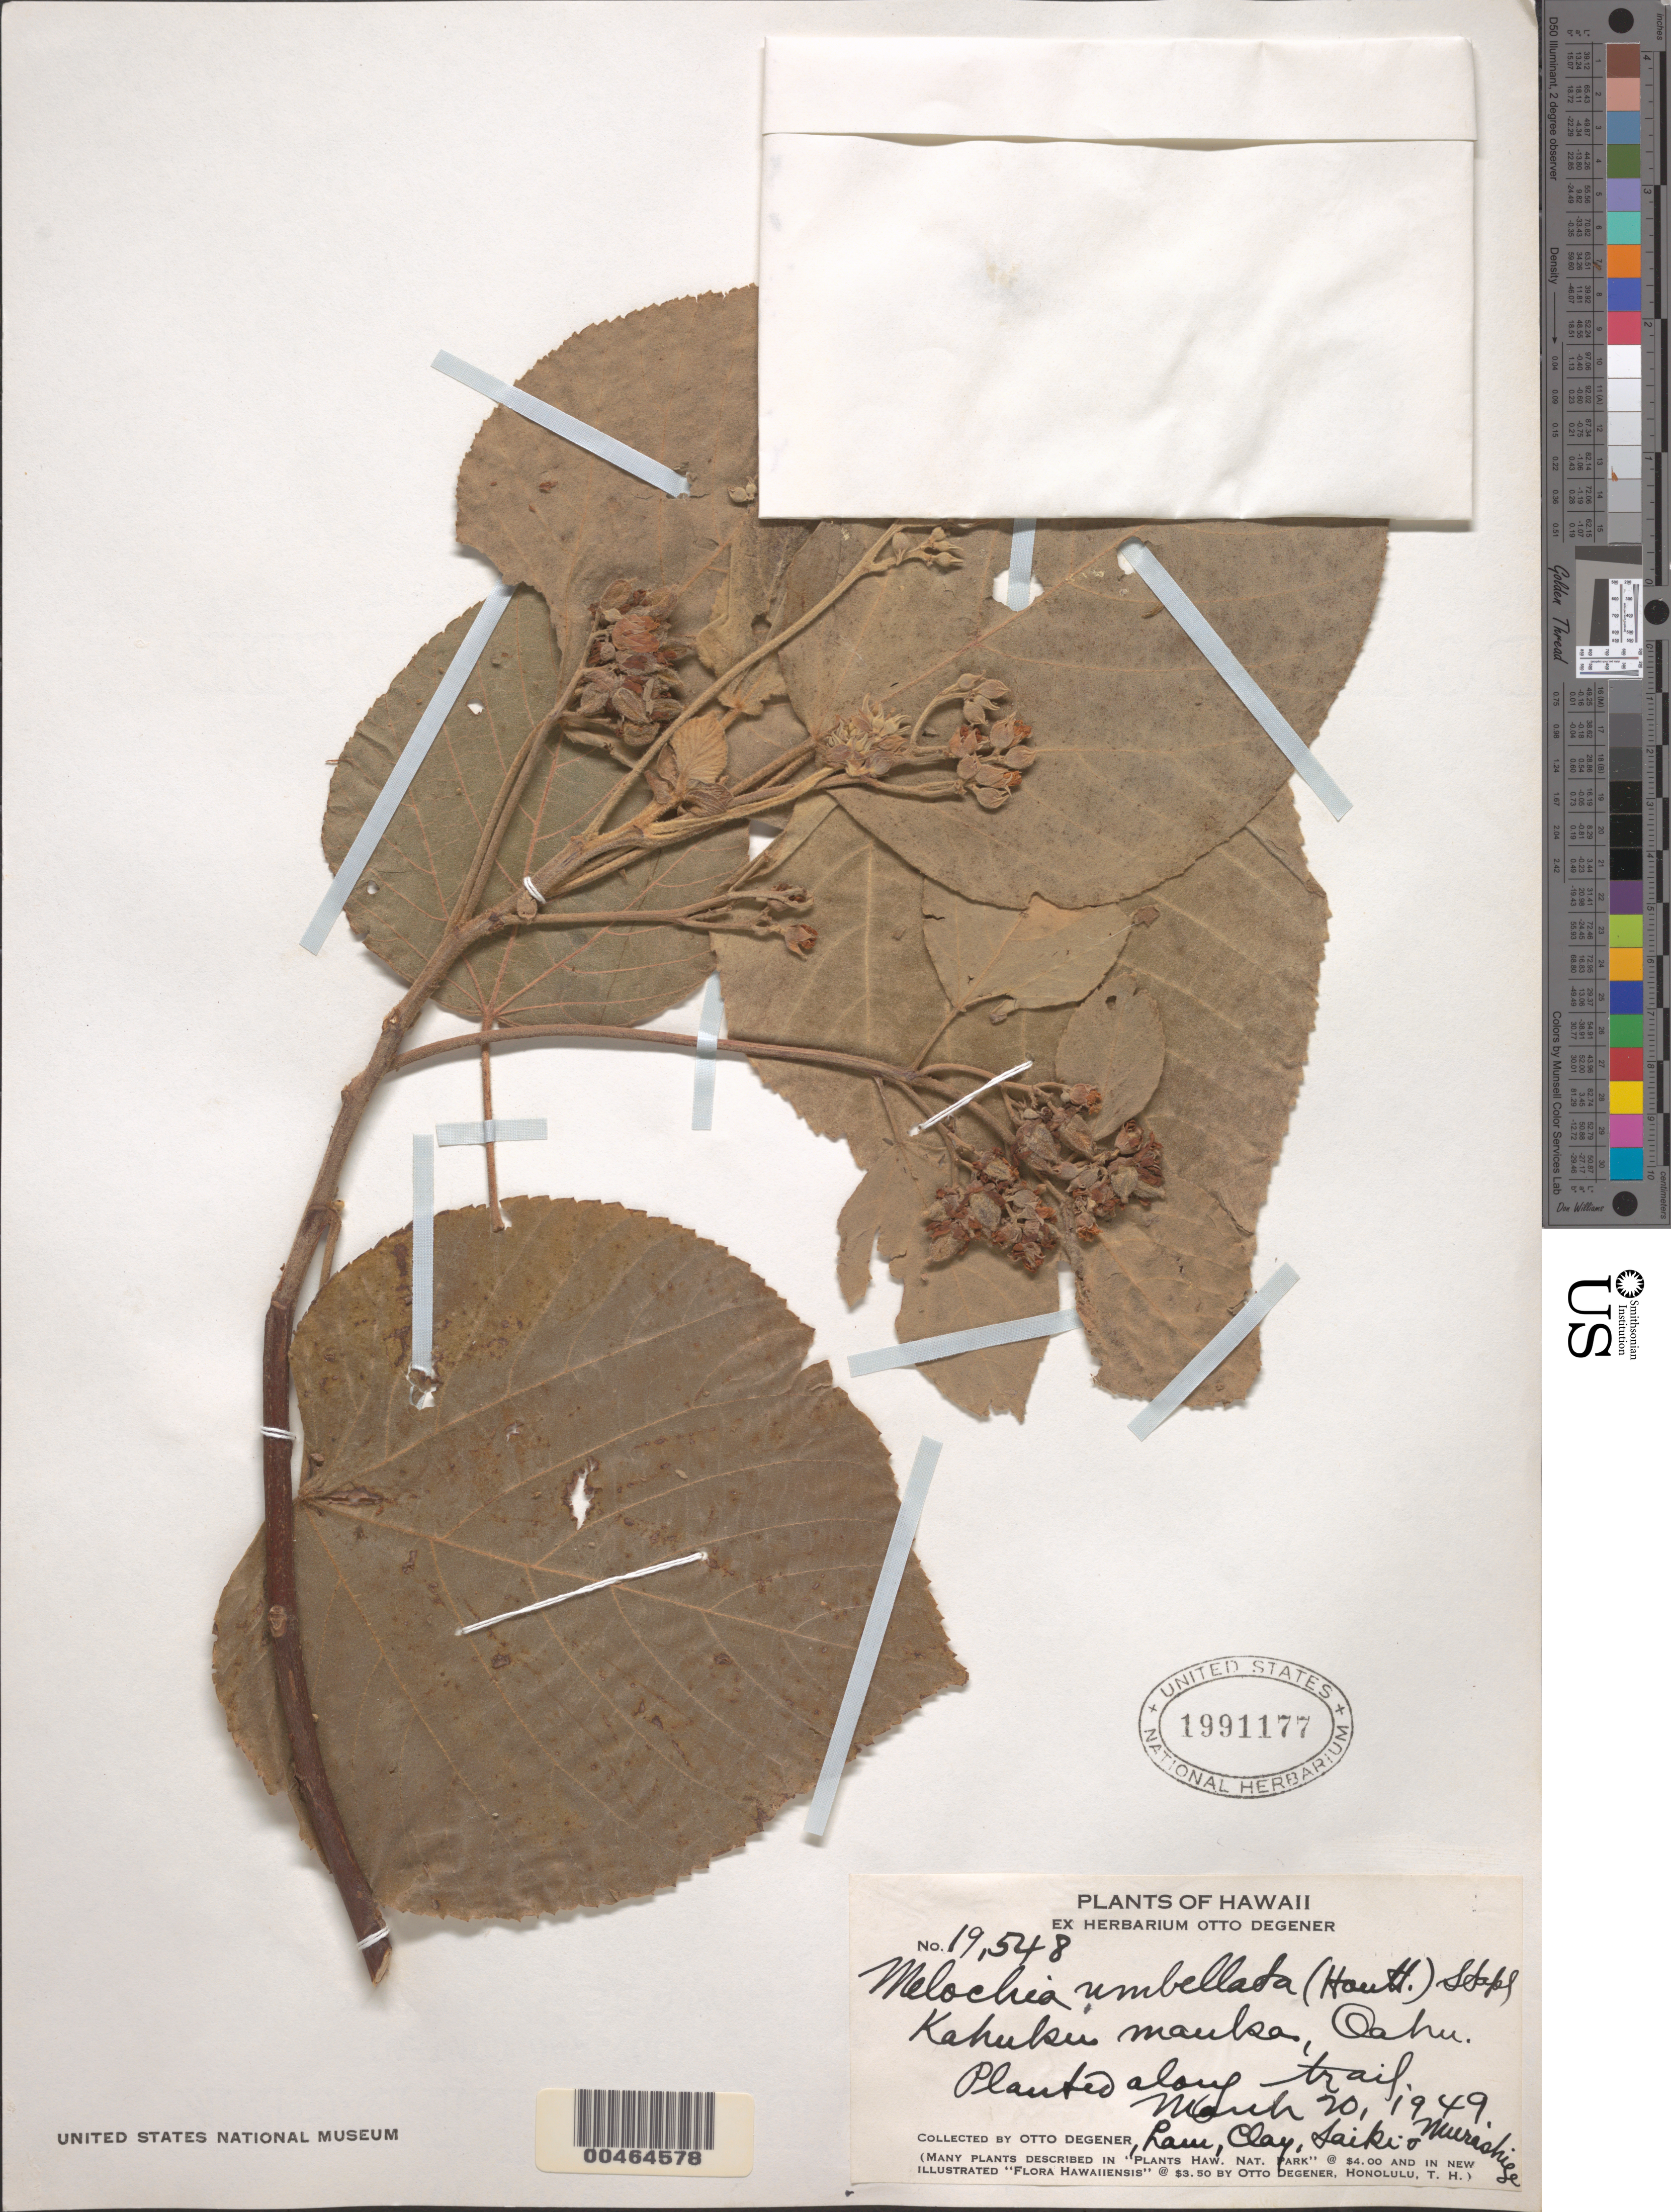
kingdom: Plantae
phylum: Tracheophyta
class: Magnoliopsida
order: Malvales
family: Malvaceae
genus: Melochia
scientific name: Melochia umbellata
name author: Stapf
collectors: O. Degener, Tam, Clay, Saiki & T. Murashige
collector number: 19548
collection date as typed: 20 Mar 1949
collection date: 1949-03-20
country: United States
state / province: Hawaii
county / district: Honolulu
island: Oahu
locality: Kahuku mauka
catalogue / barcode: US 1991177